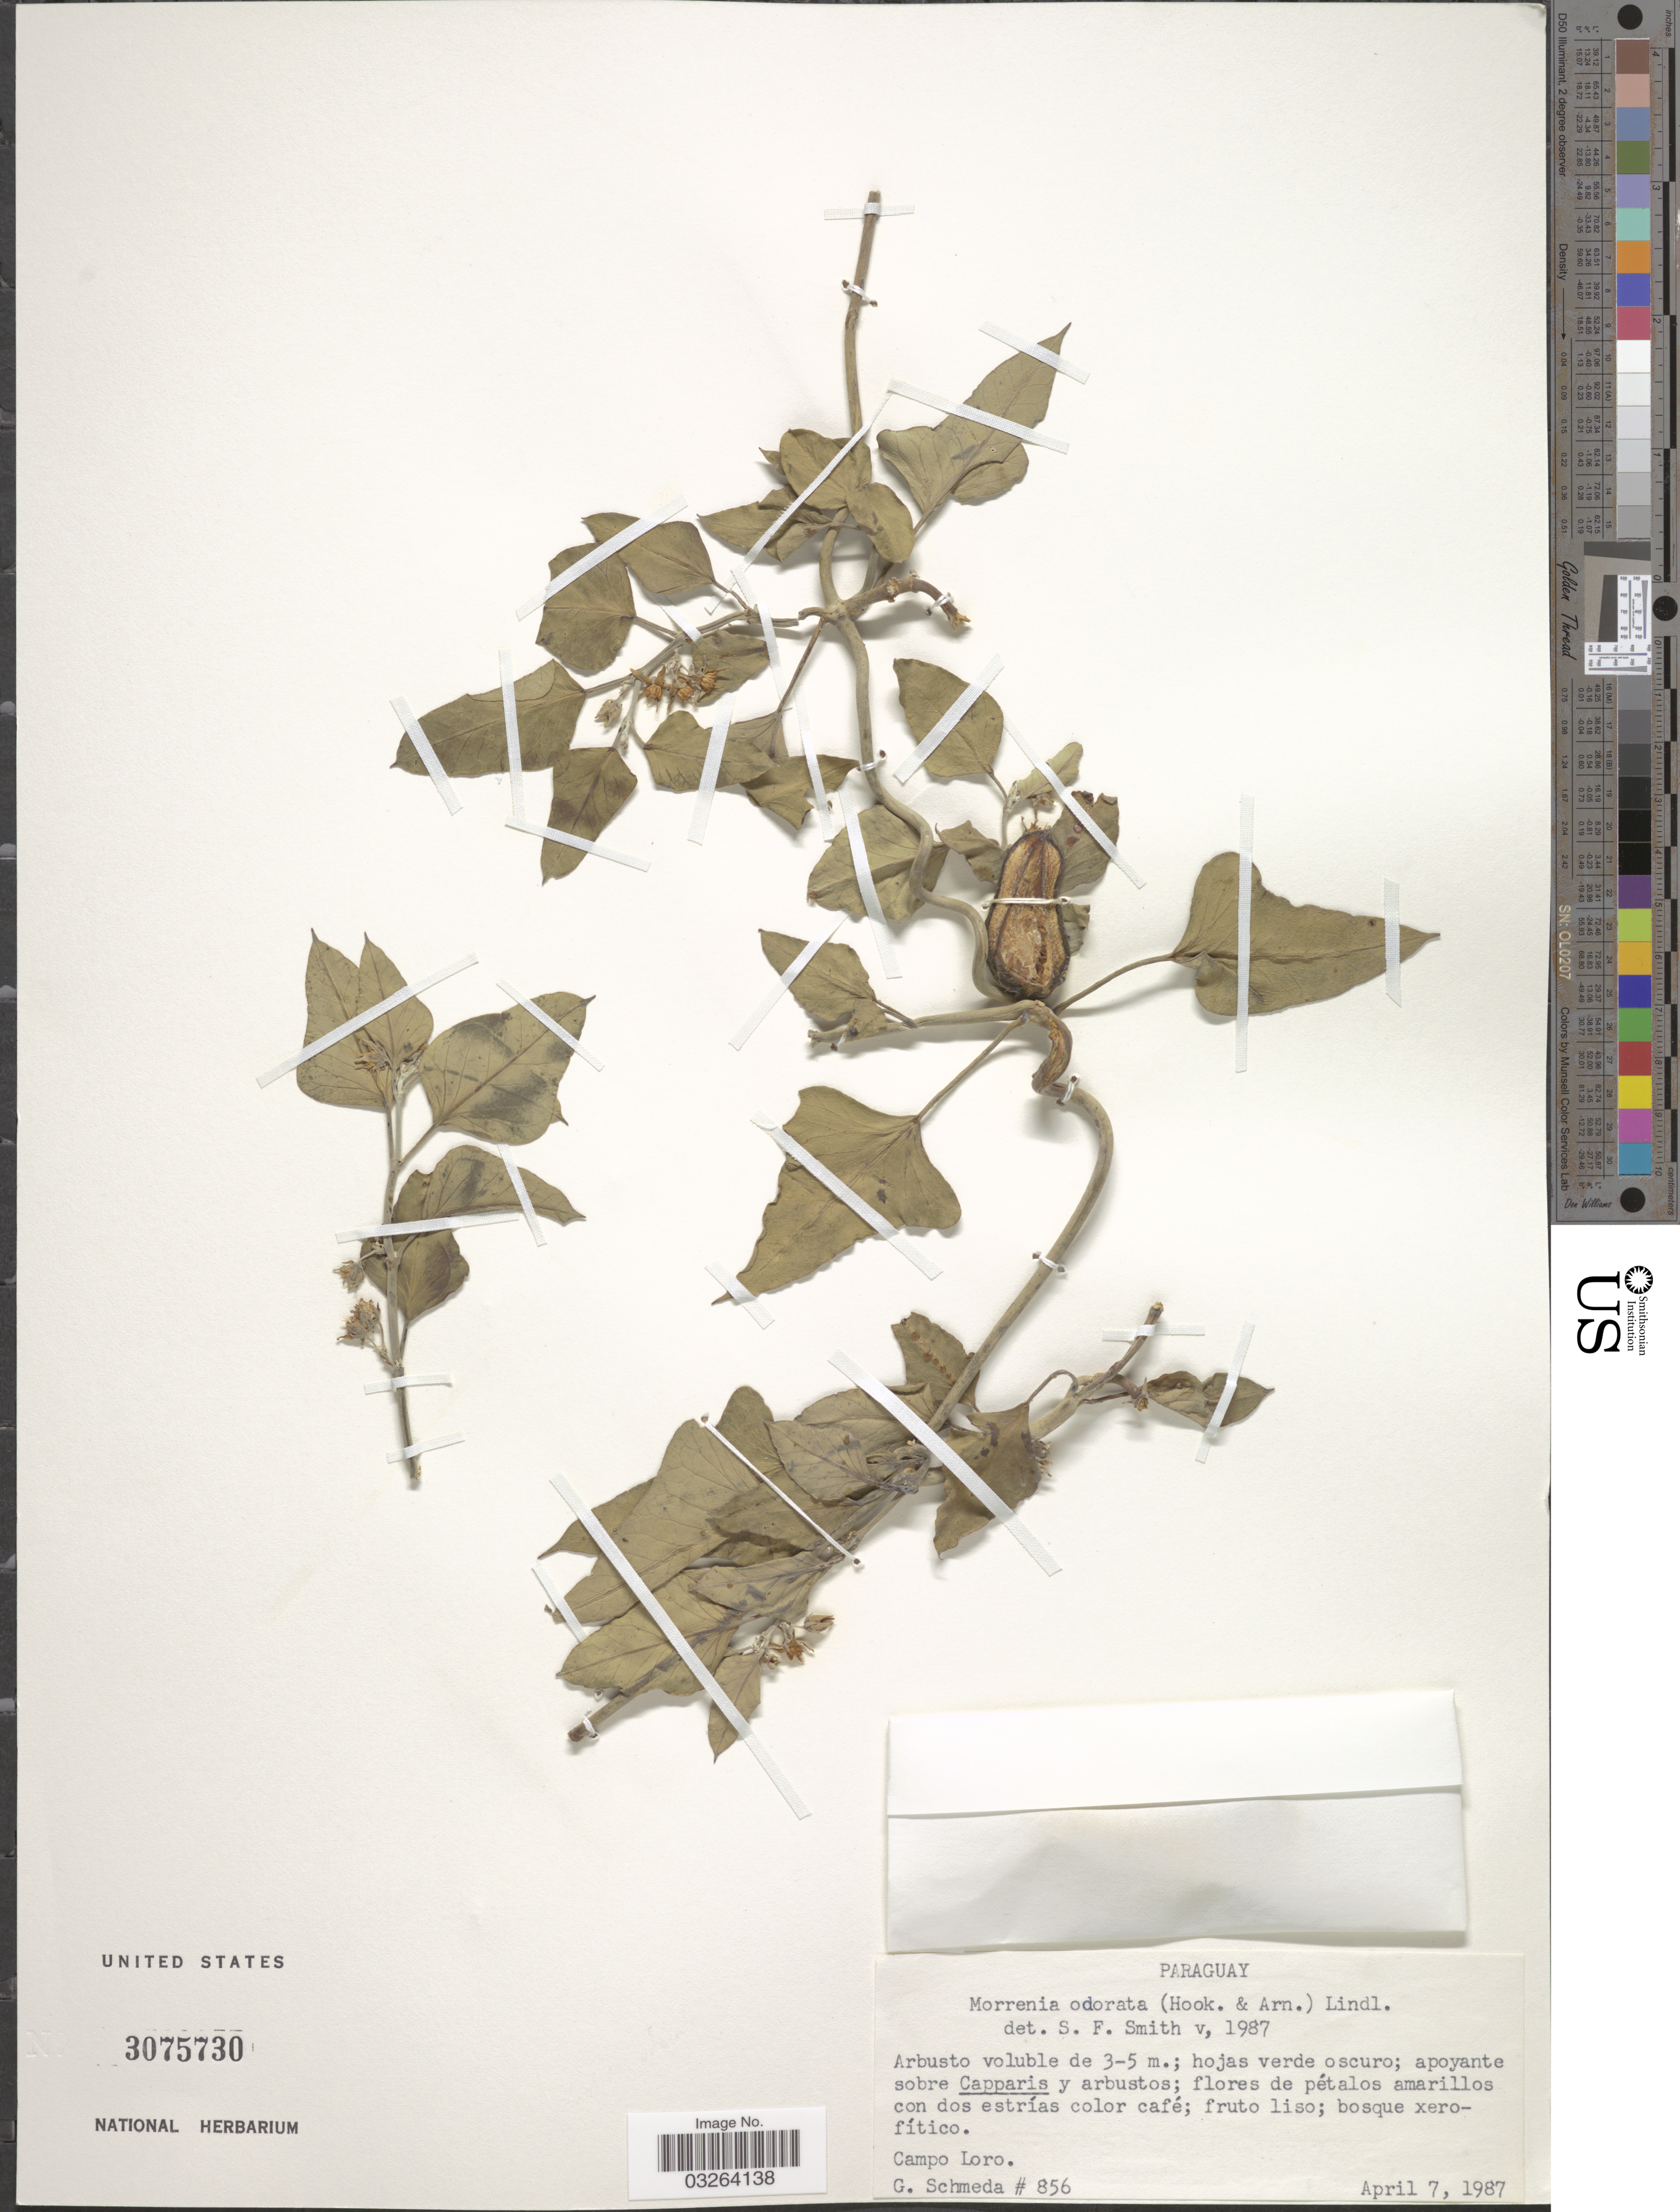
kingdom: Plantae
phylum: Tracheophyta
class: Magnoliopsida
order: Gentianales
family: Apocynaceae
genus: Morrenia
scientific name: Morrenia odorata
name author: (Hook. & Arn.) Lindl.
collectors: G. Schmeda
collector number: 856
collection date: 1987-04-07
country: Paraguay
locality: Campo Loro.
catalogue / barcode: US 3075730